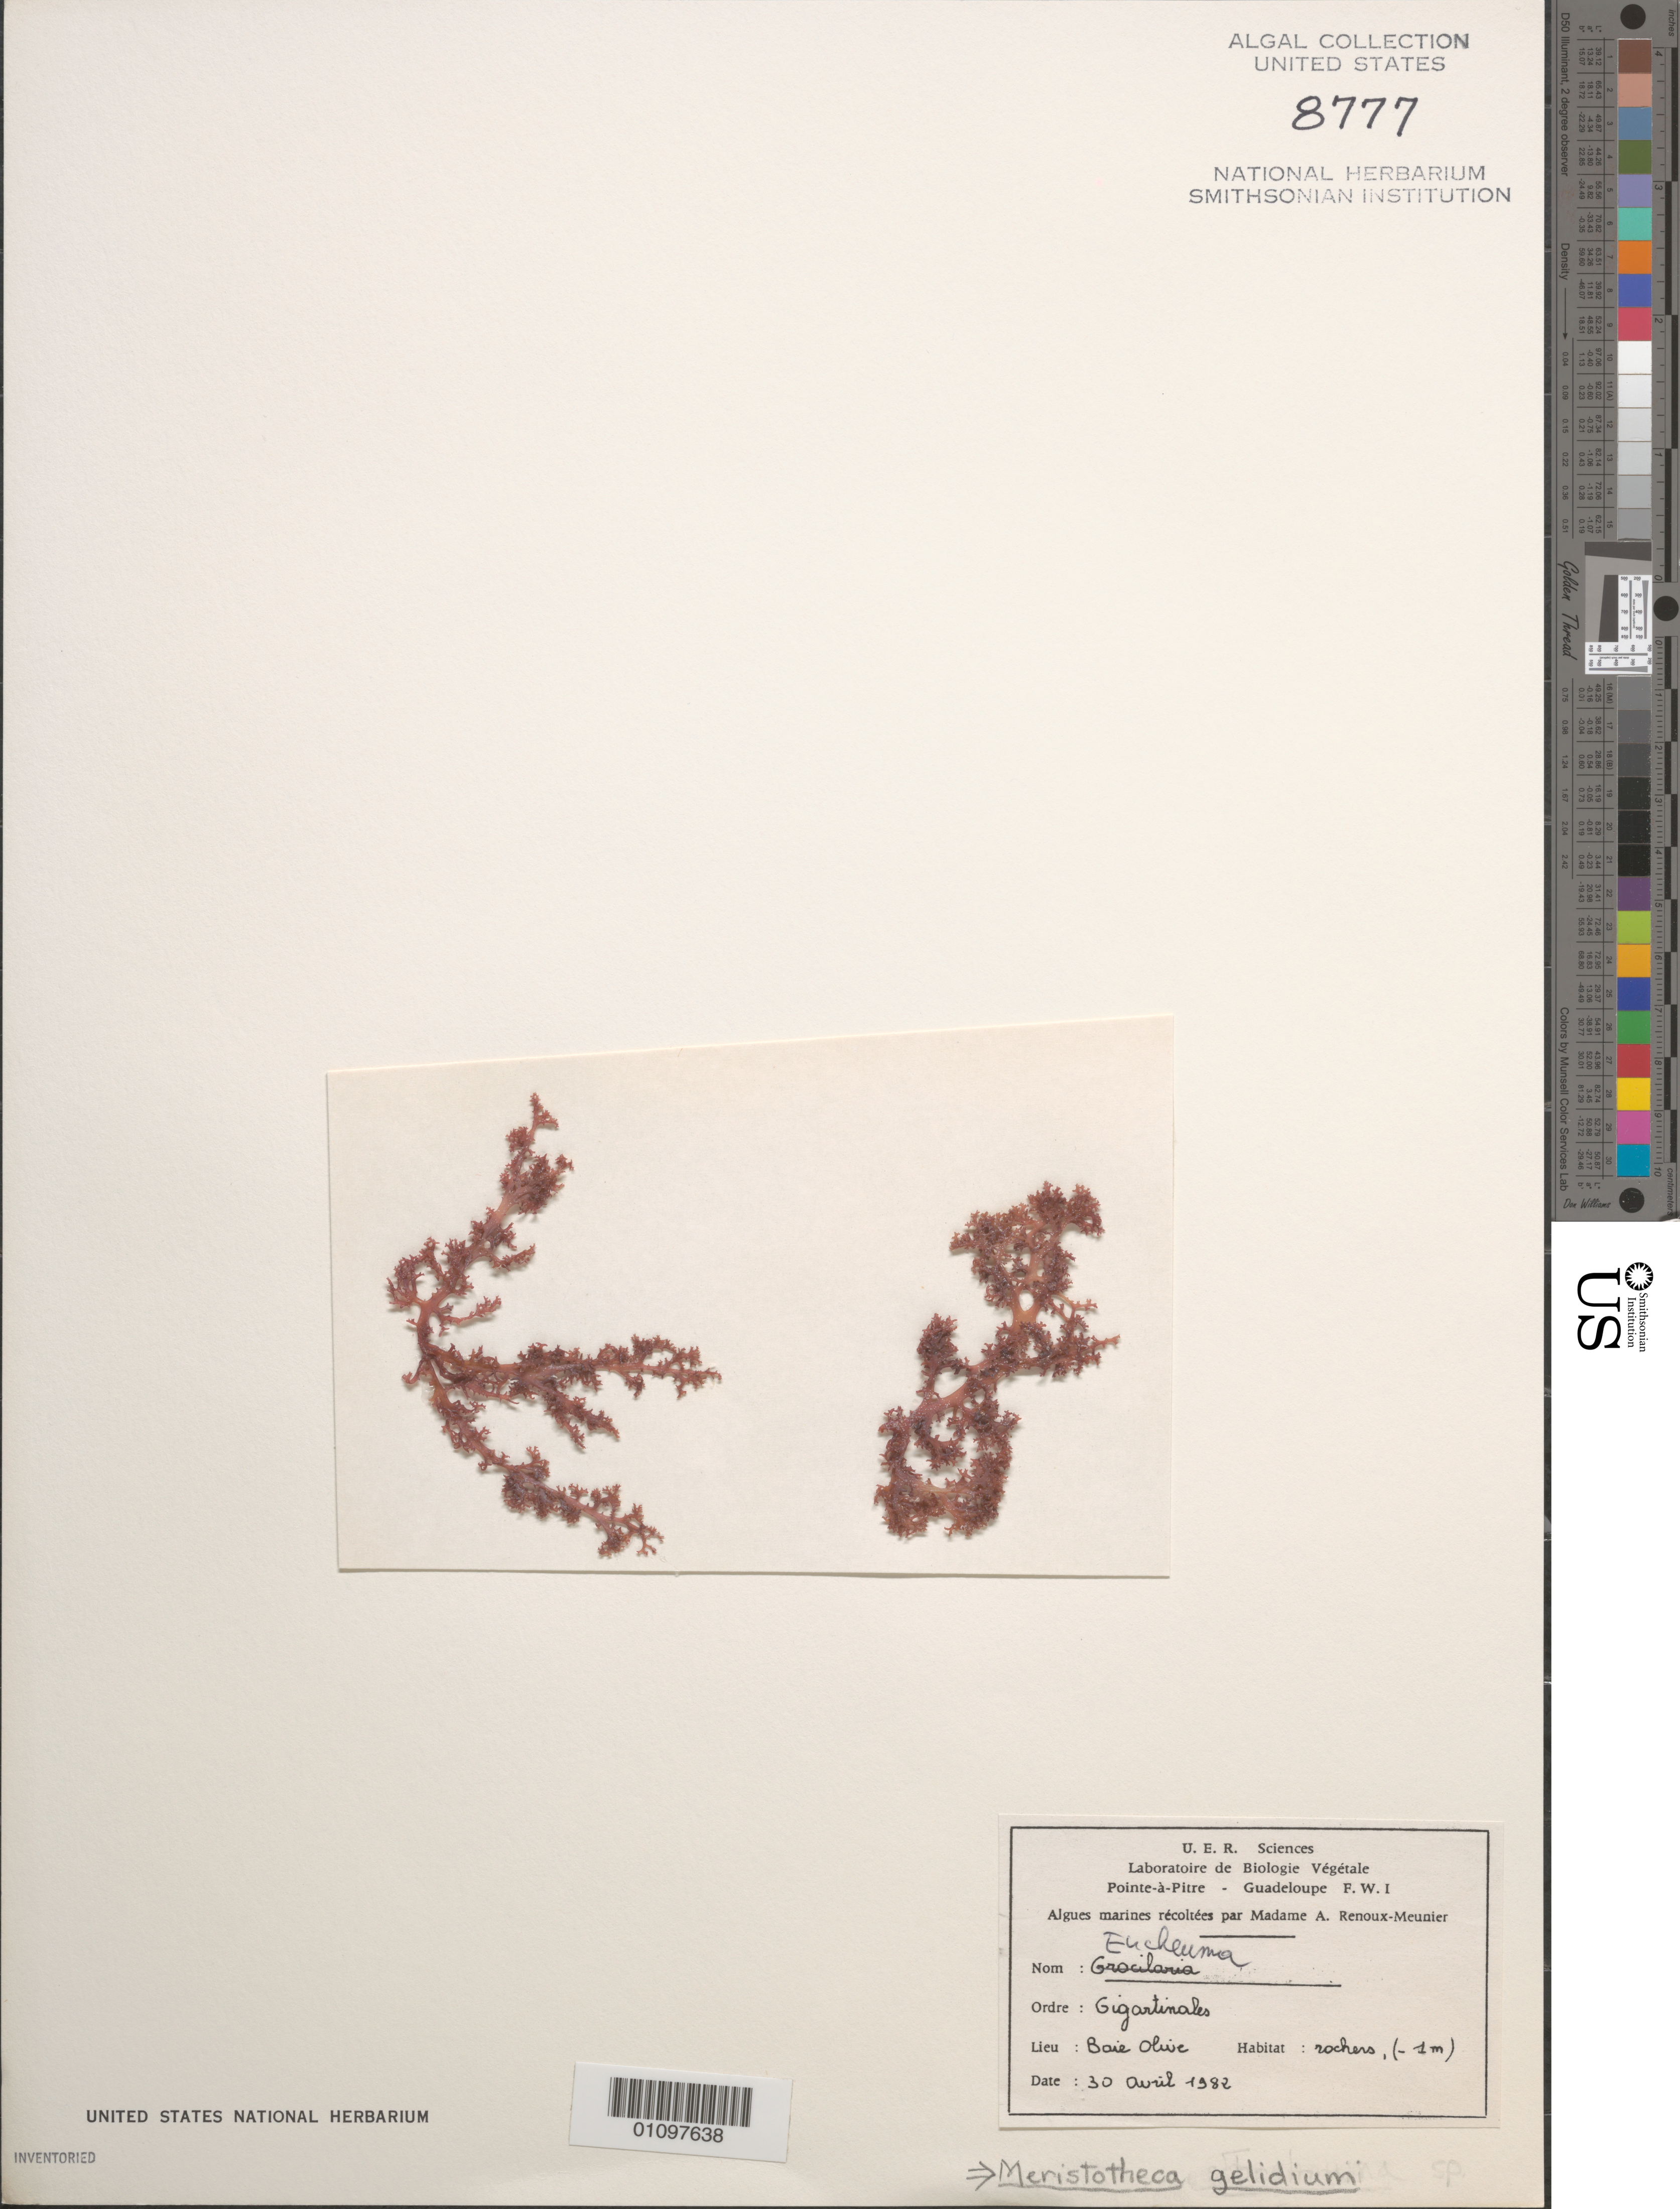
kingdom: Plantae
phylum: Rhodophyta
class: Florideophyceae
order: Gigartinales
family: Solieriaceae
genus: Meristotheca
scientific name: Meristotheca gelidium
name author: (J. Agardh) E.J. Faye & Masuda in E.J. Faye et al.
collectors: A. Renoux-Meunier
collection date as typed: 30 Apr 1982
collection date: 1982-04-30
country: Guadeloupe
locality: Baie Olive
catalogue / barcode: US 8777